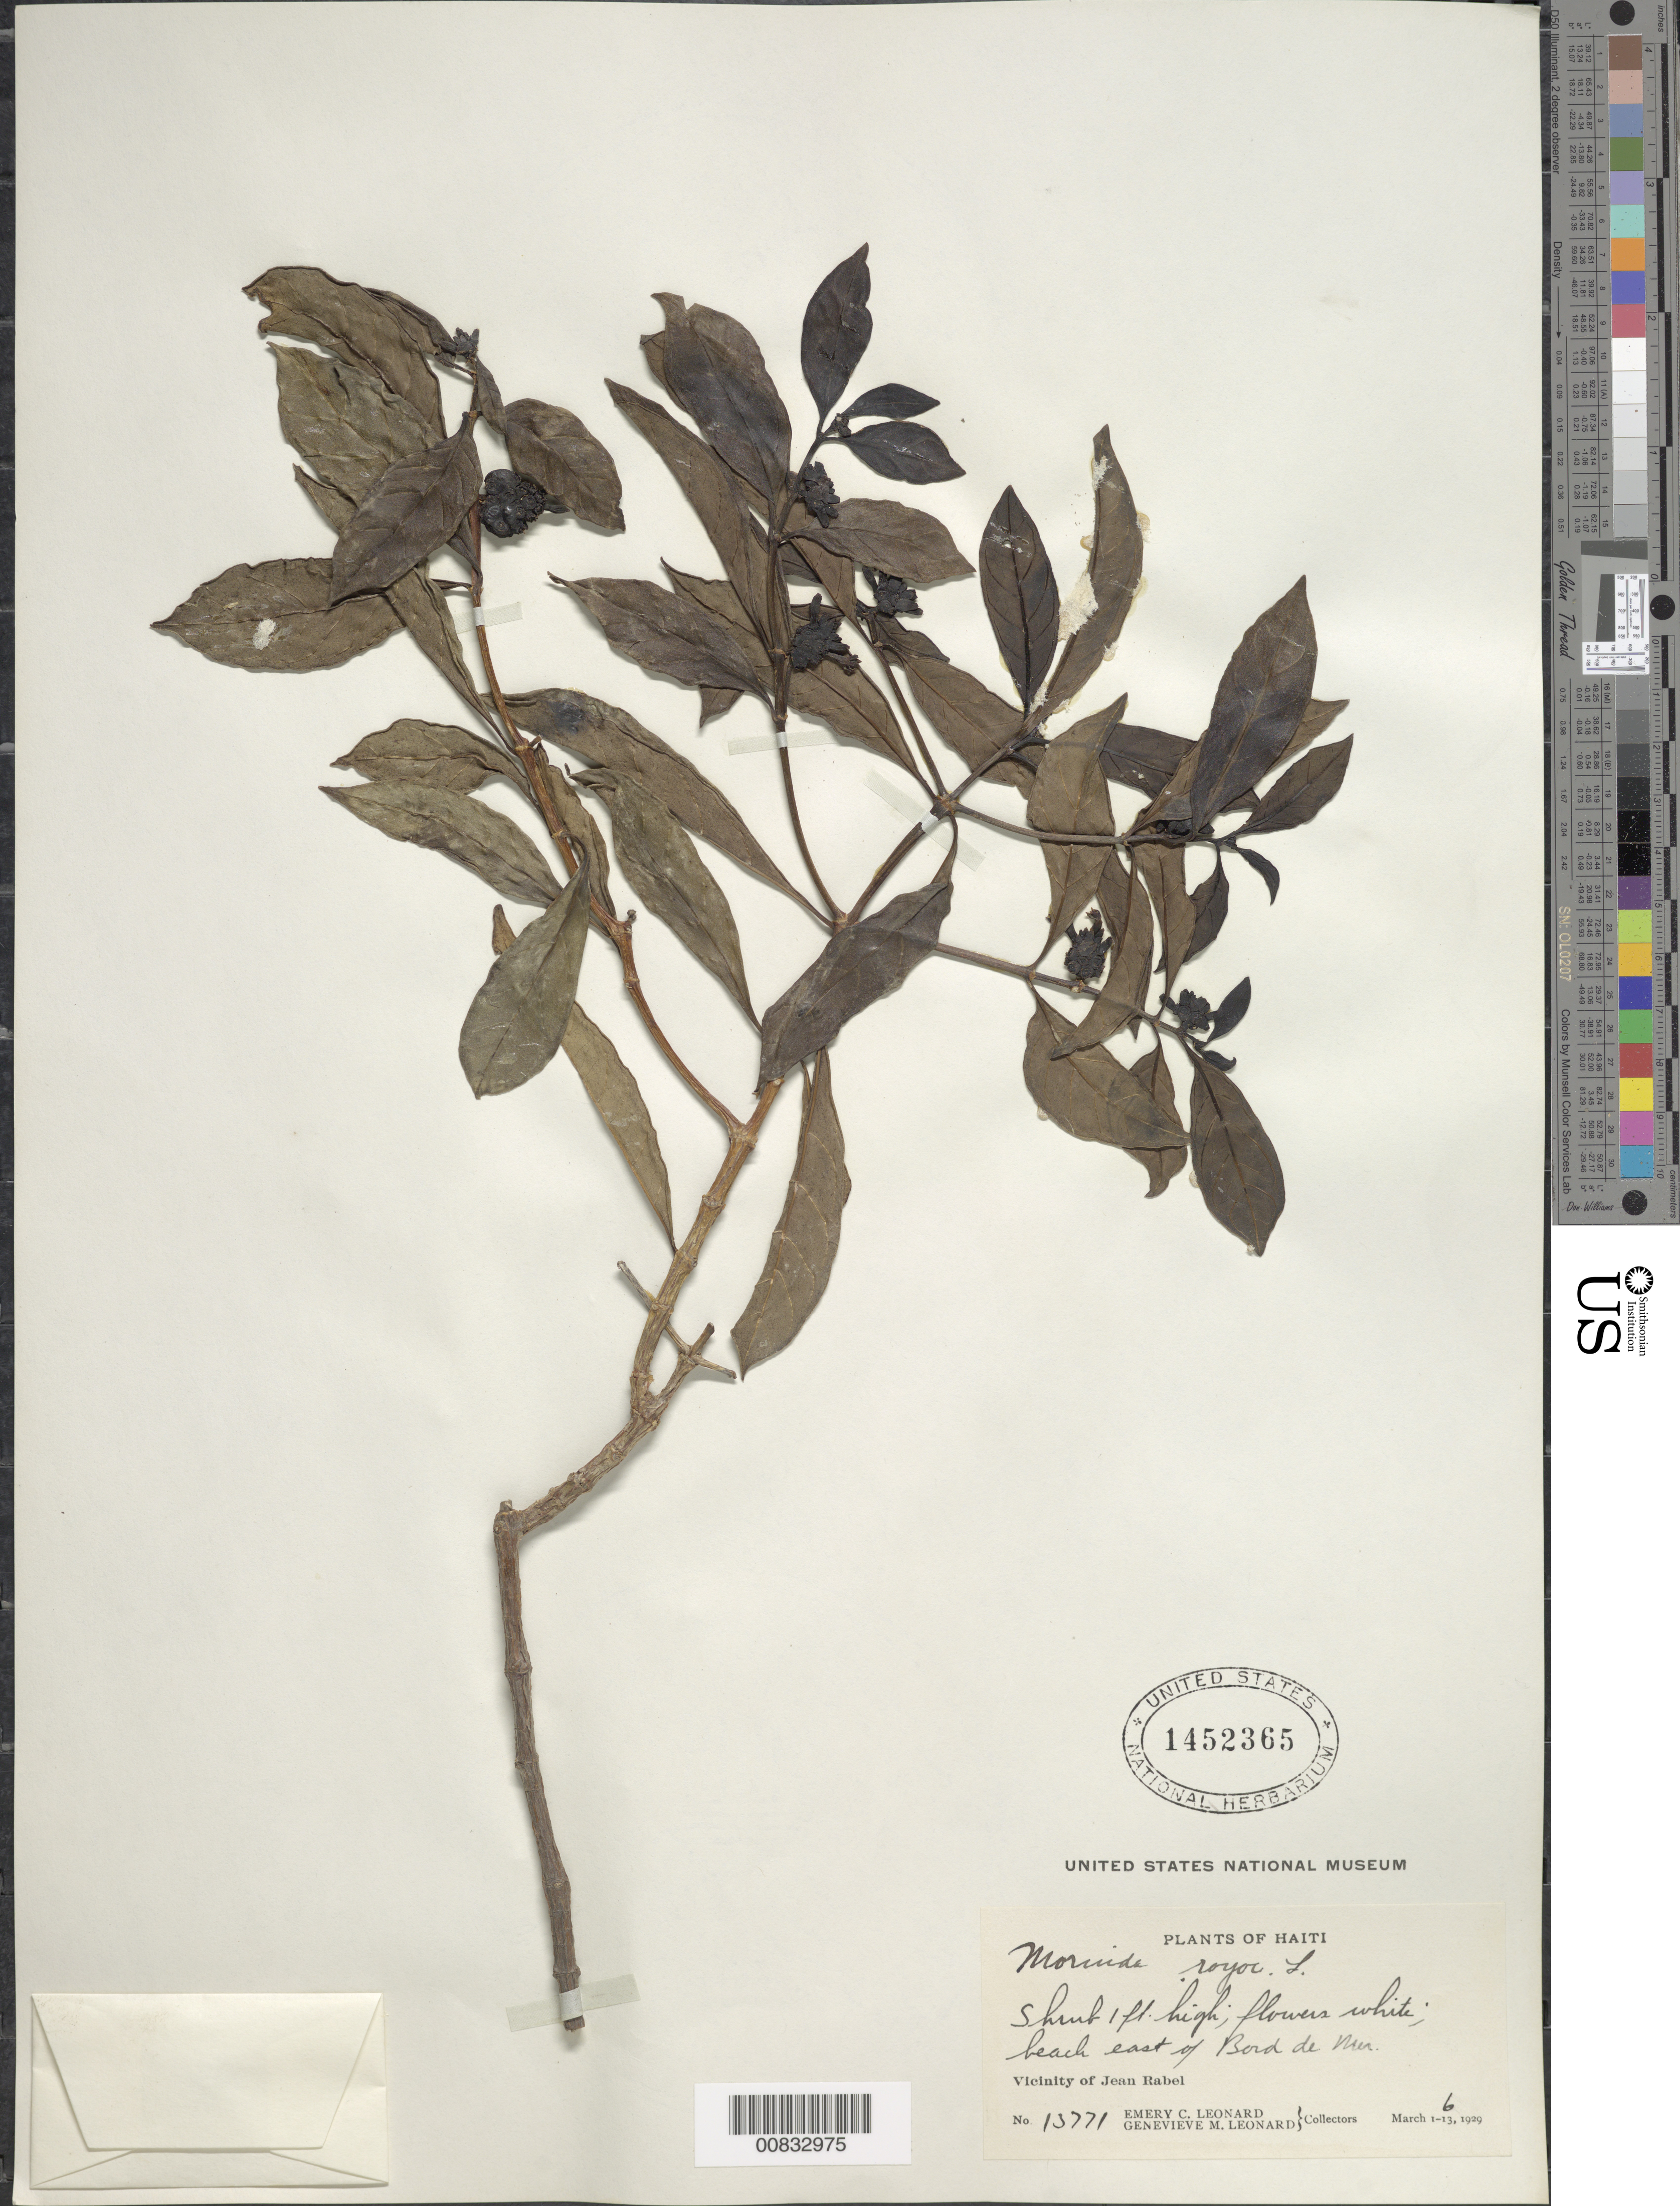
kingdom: Plantae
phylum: Tracheophyta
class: Magnoliopsida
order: Gentianales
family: Rubiaceae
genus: Morinda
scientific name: Morinda royoc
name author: L.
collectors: E. C. Leonard & G. M. Leonard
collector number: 13771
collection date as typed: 06 Mar 1929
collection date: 1929-03-06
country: Haiti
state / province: Nord-Ouest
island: Hispaniola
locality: Vicinity of Jean Rabel, E of Bord de Mer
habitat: Beach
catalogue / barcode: US 1452365